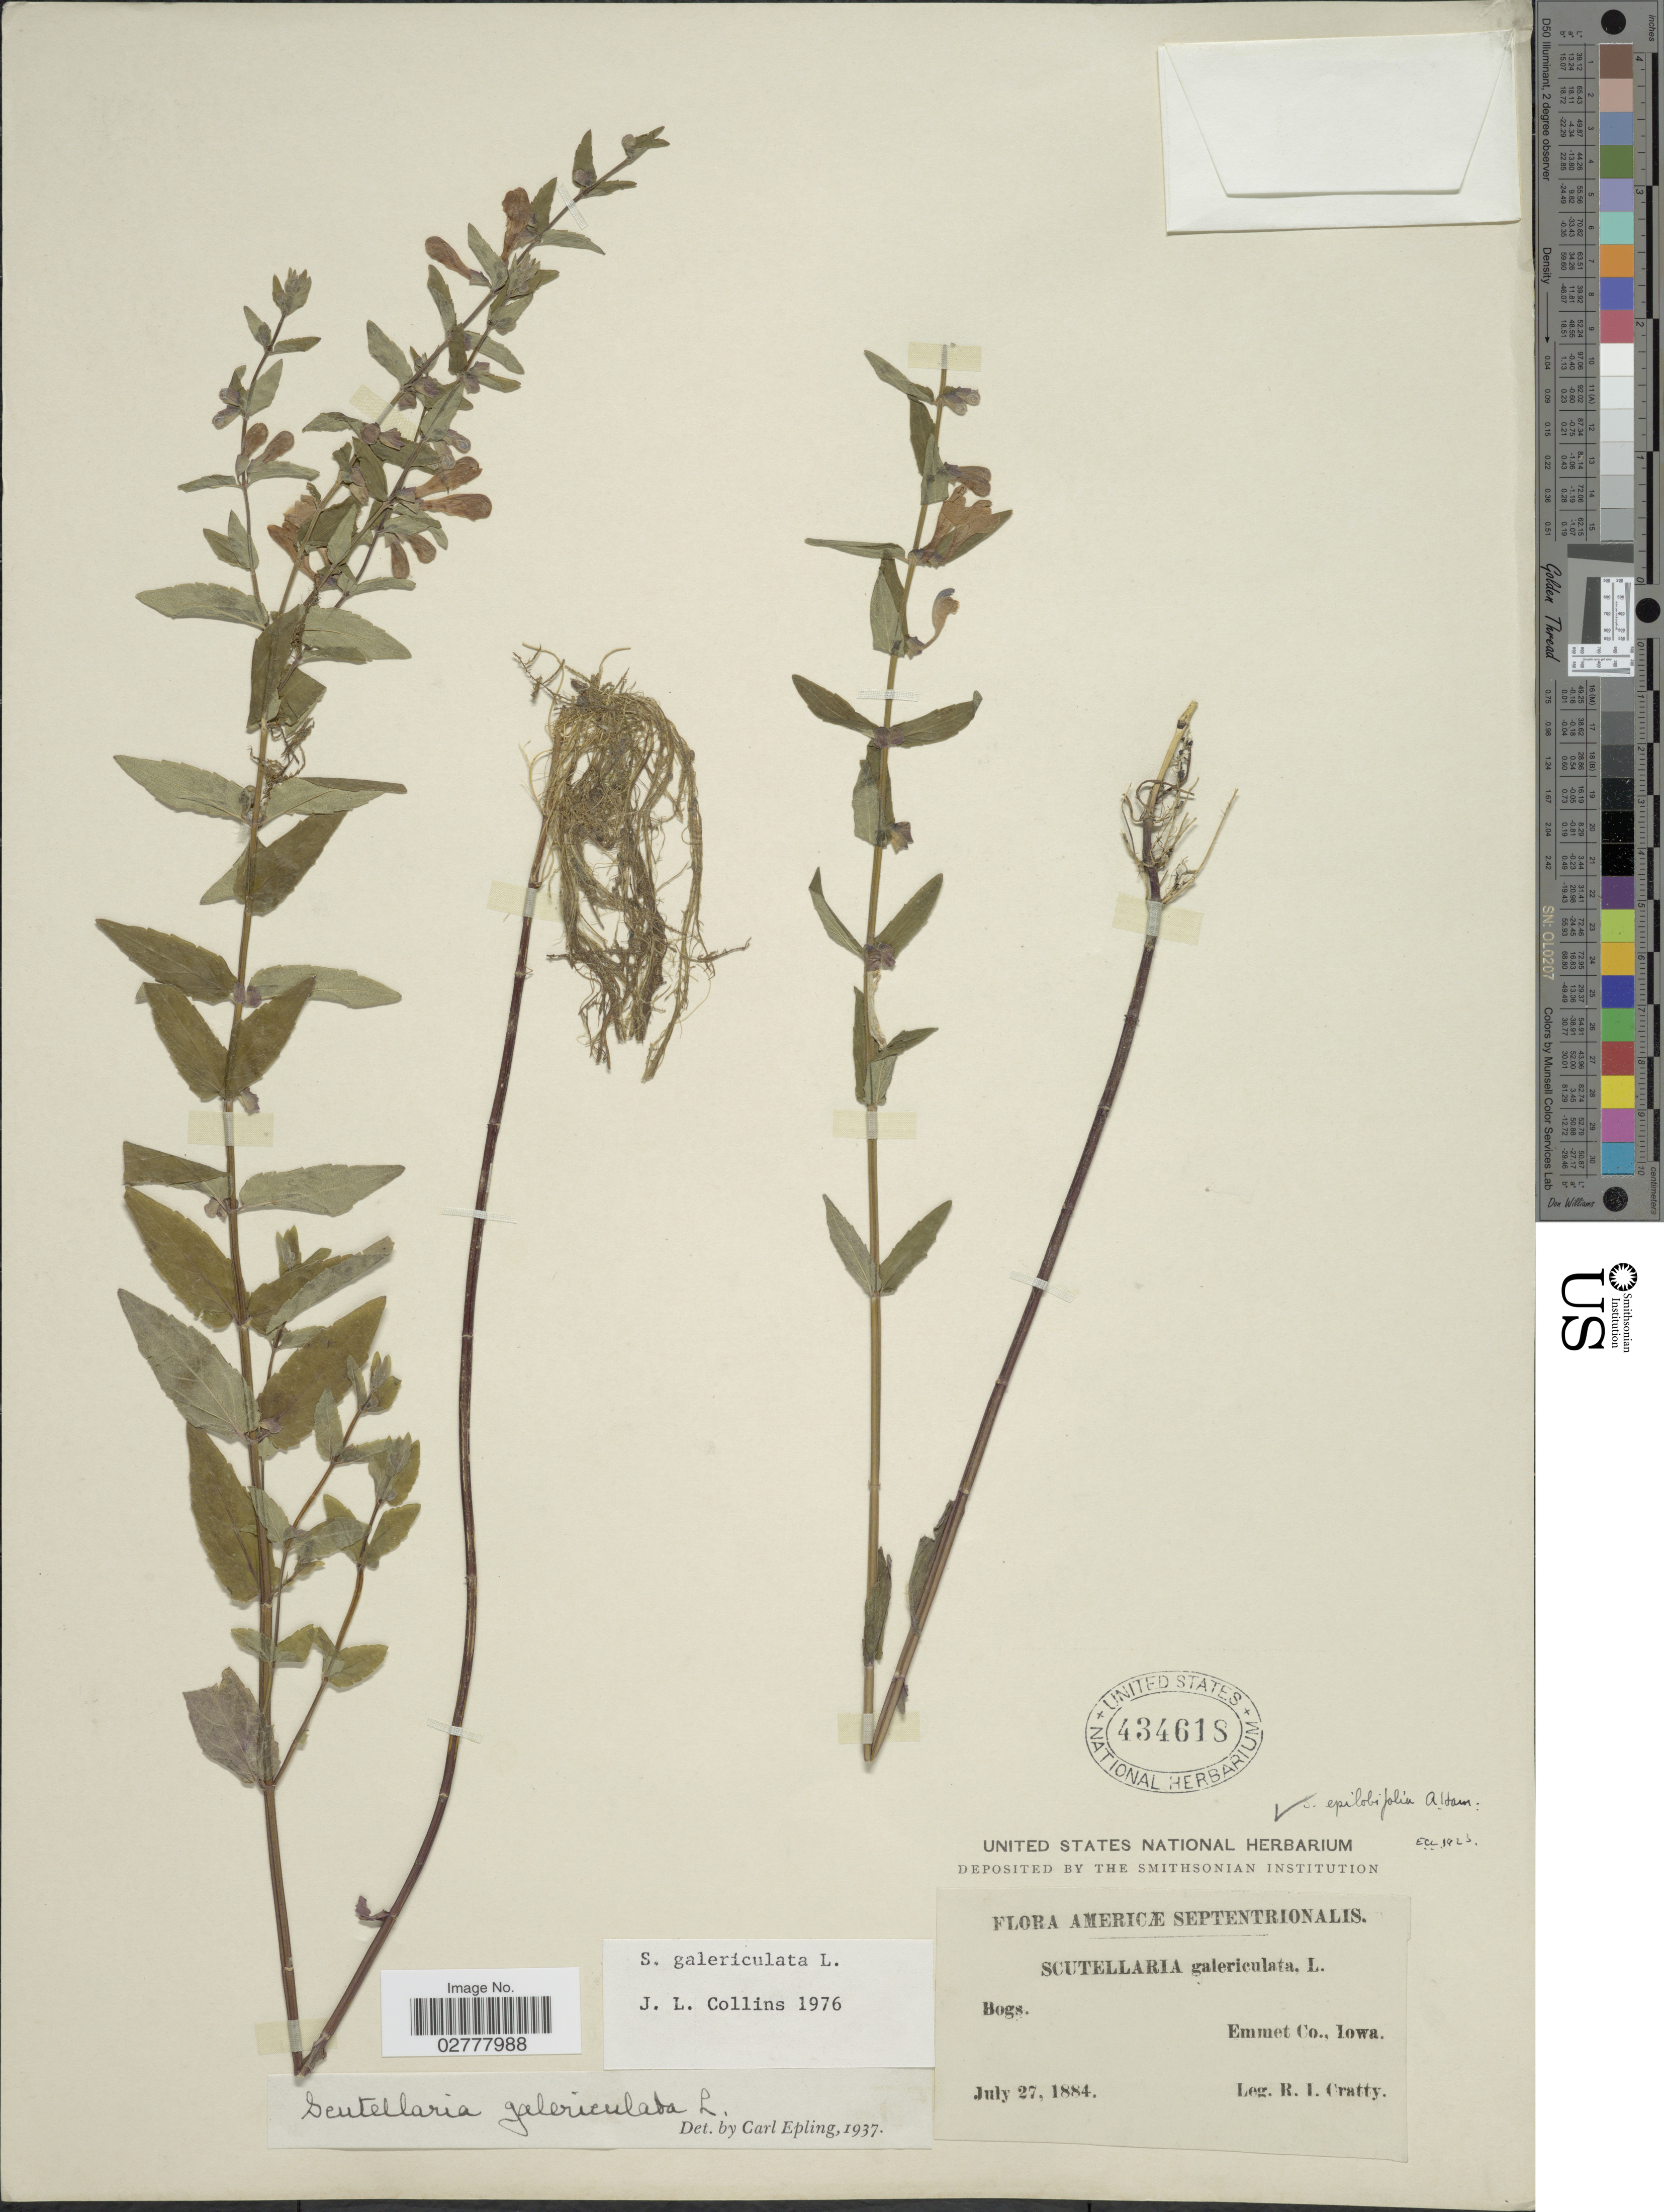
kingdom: Plantae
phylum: Tracheophyta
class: Magnoliopsida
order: Lamiales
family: Lamiaceae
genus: Scutellaria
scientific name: Scutellaria galericulata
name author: L.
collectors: R. Cratty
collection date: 1884-07-27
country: United States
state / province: Iowa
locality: Americae Septentrionalis. Emmet Co.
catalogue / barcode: US 434618